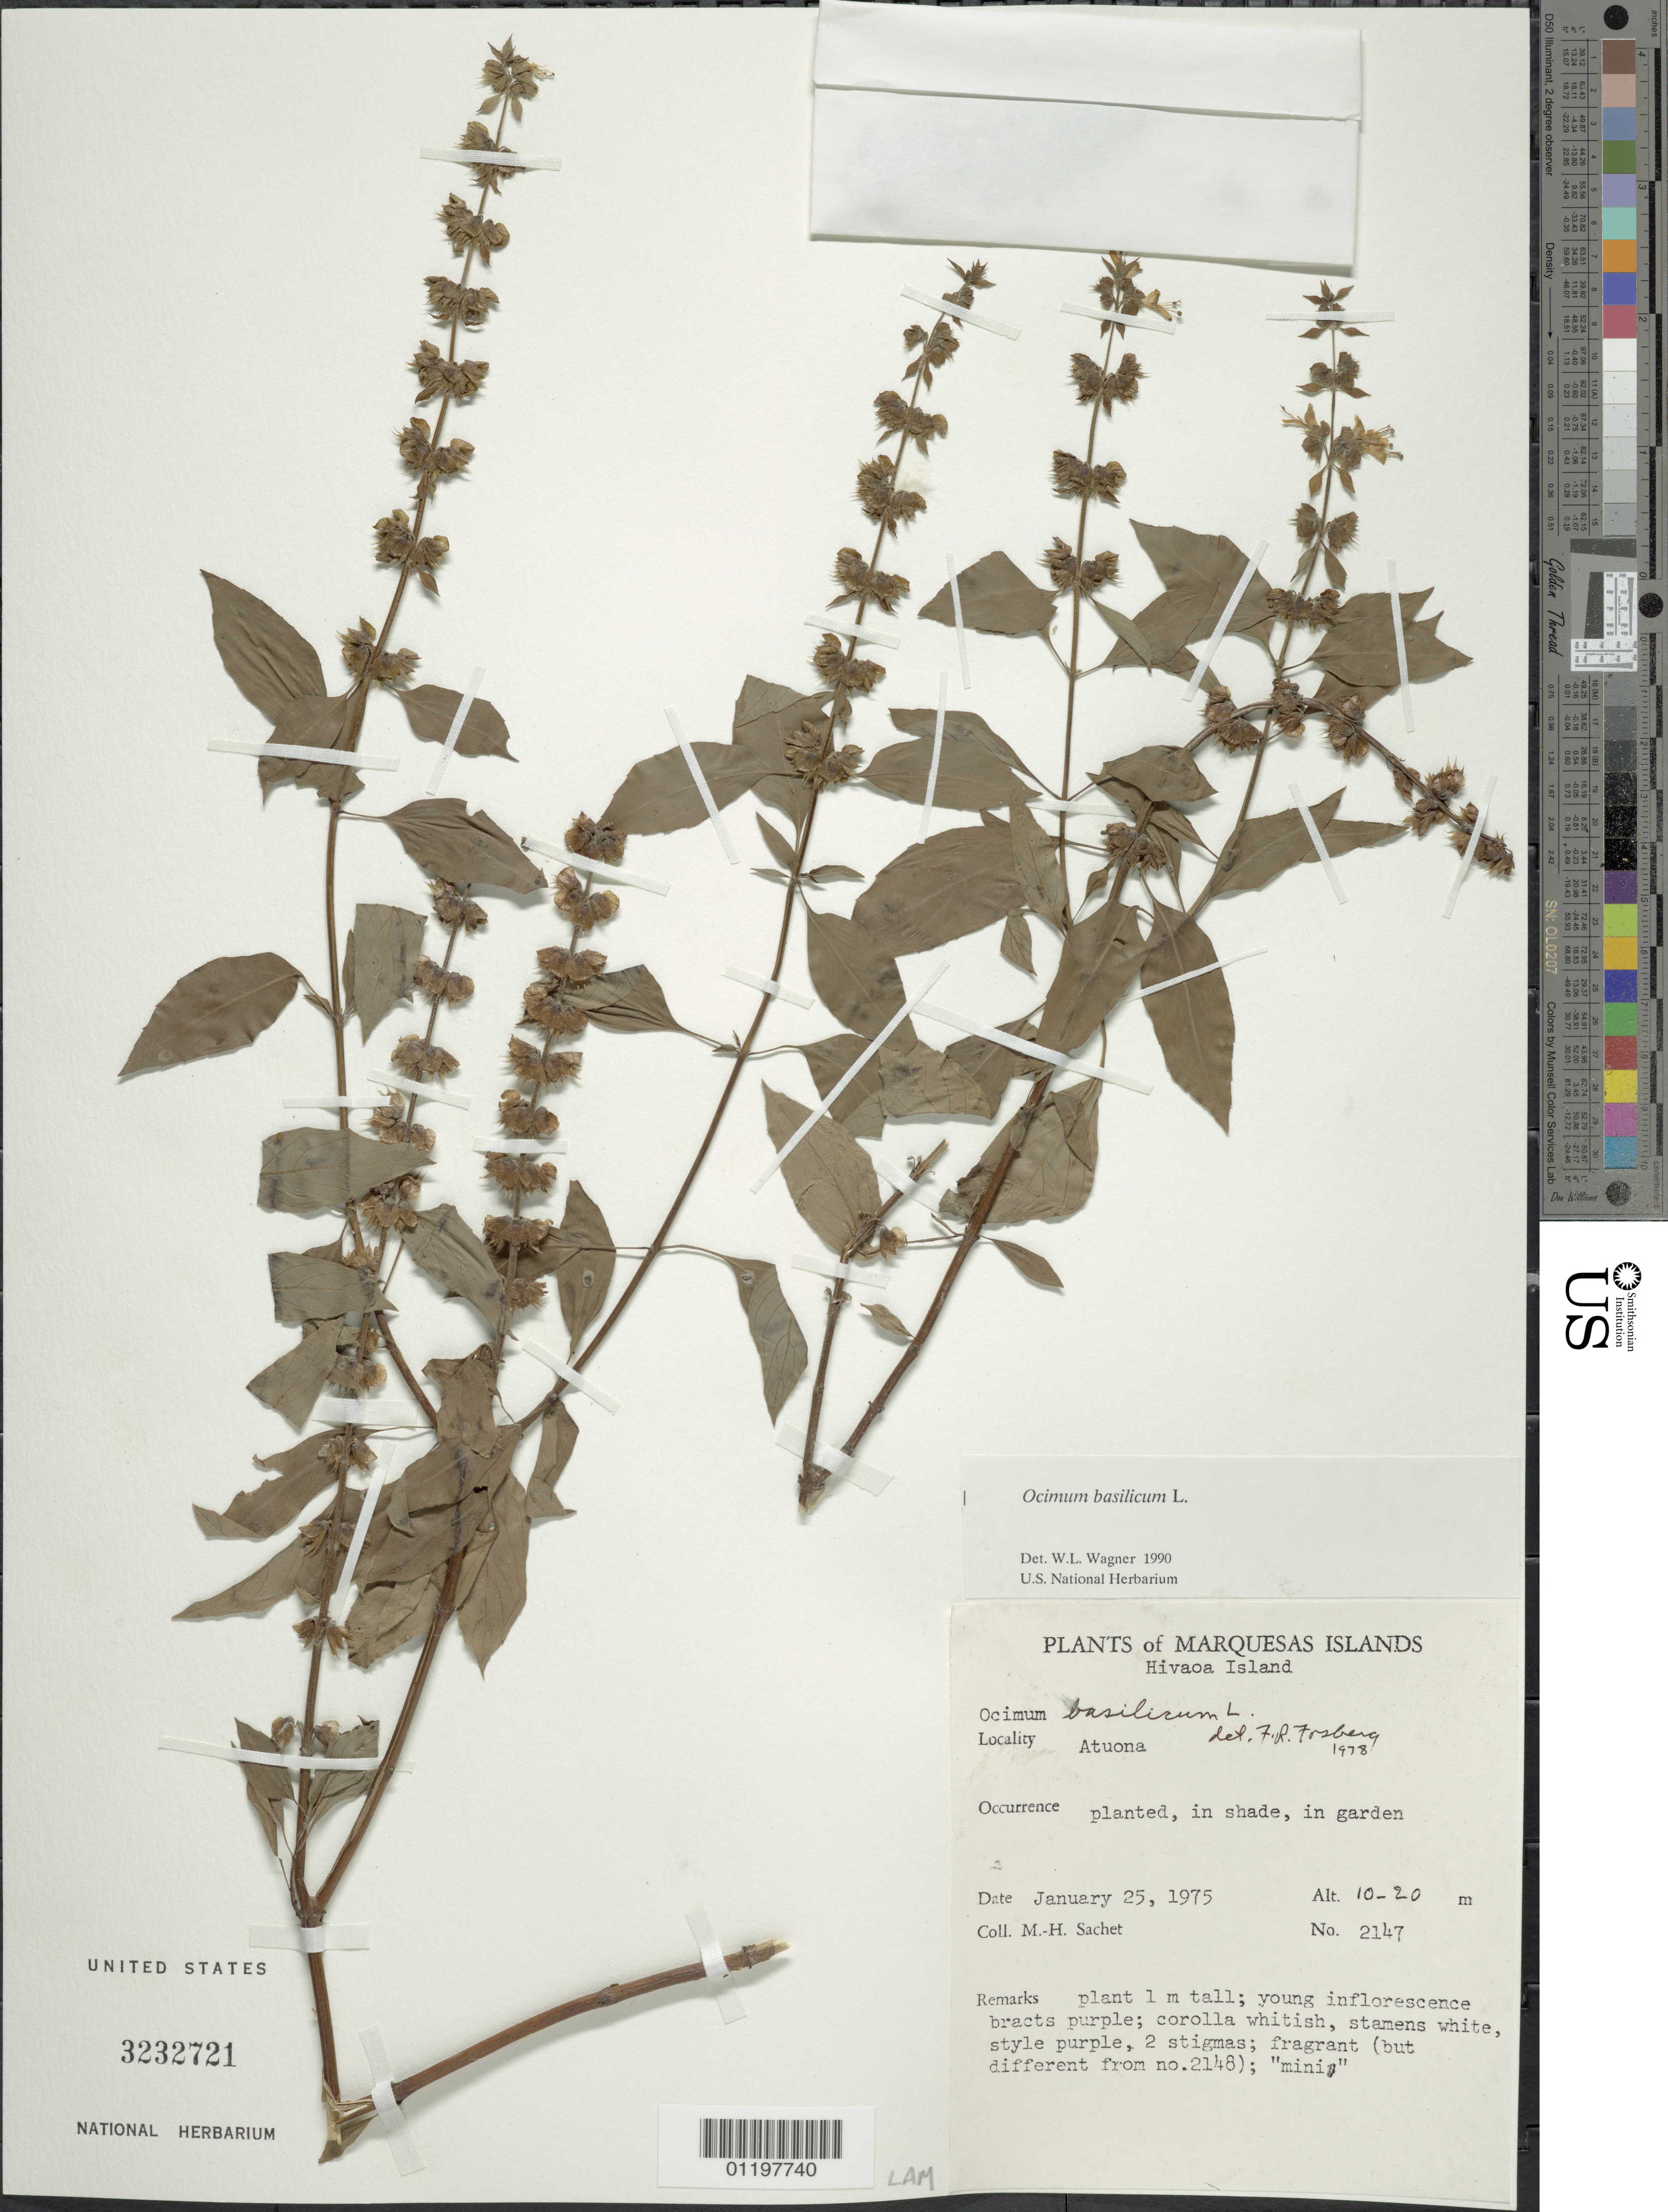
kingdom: Plantae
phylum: Tracheophyta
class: Magnoliopsida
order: Lamiales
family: Lamiaceae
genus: Ocimum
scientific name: Ocimum basilicum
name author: L.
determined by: Wagner, W. L., (BOT), Smithsonian Institution - National Museum of Natural History (UNITED STATES)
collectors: M.-H. Sachet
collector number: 2147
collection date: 1975-01-25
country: French Polynesia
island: Hiva Oa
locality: Atuona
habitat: Planted in shade in garden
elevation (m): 10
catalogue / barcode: US 3232721